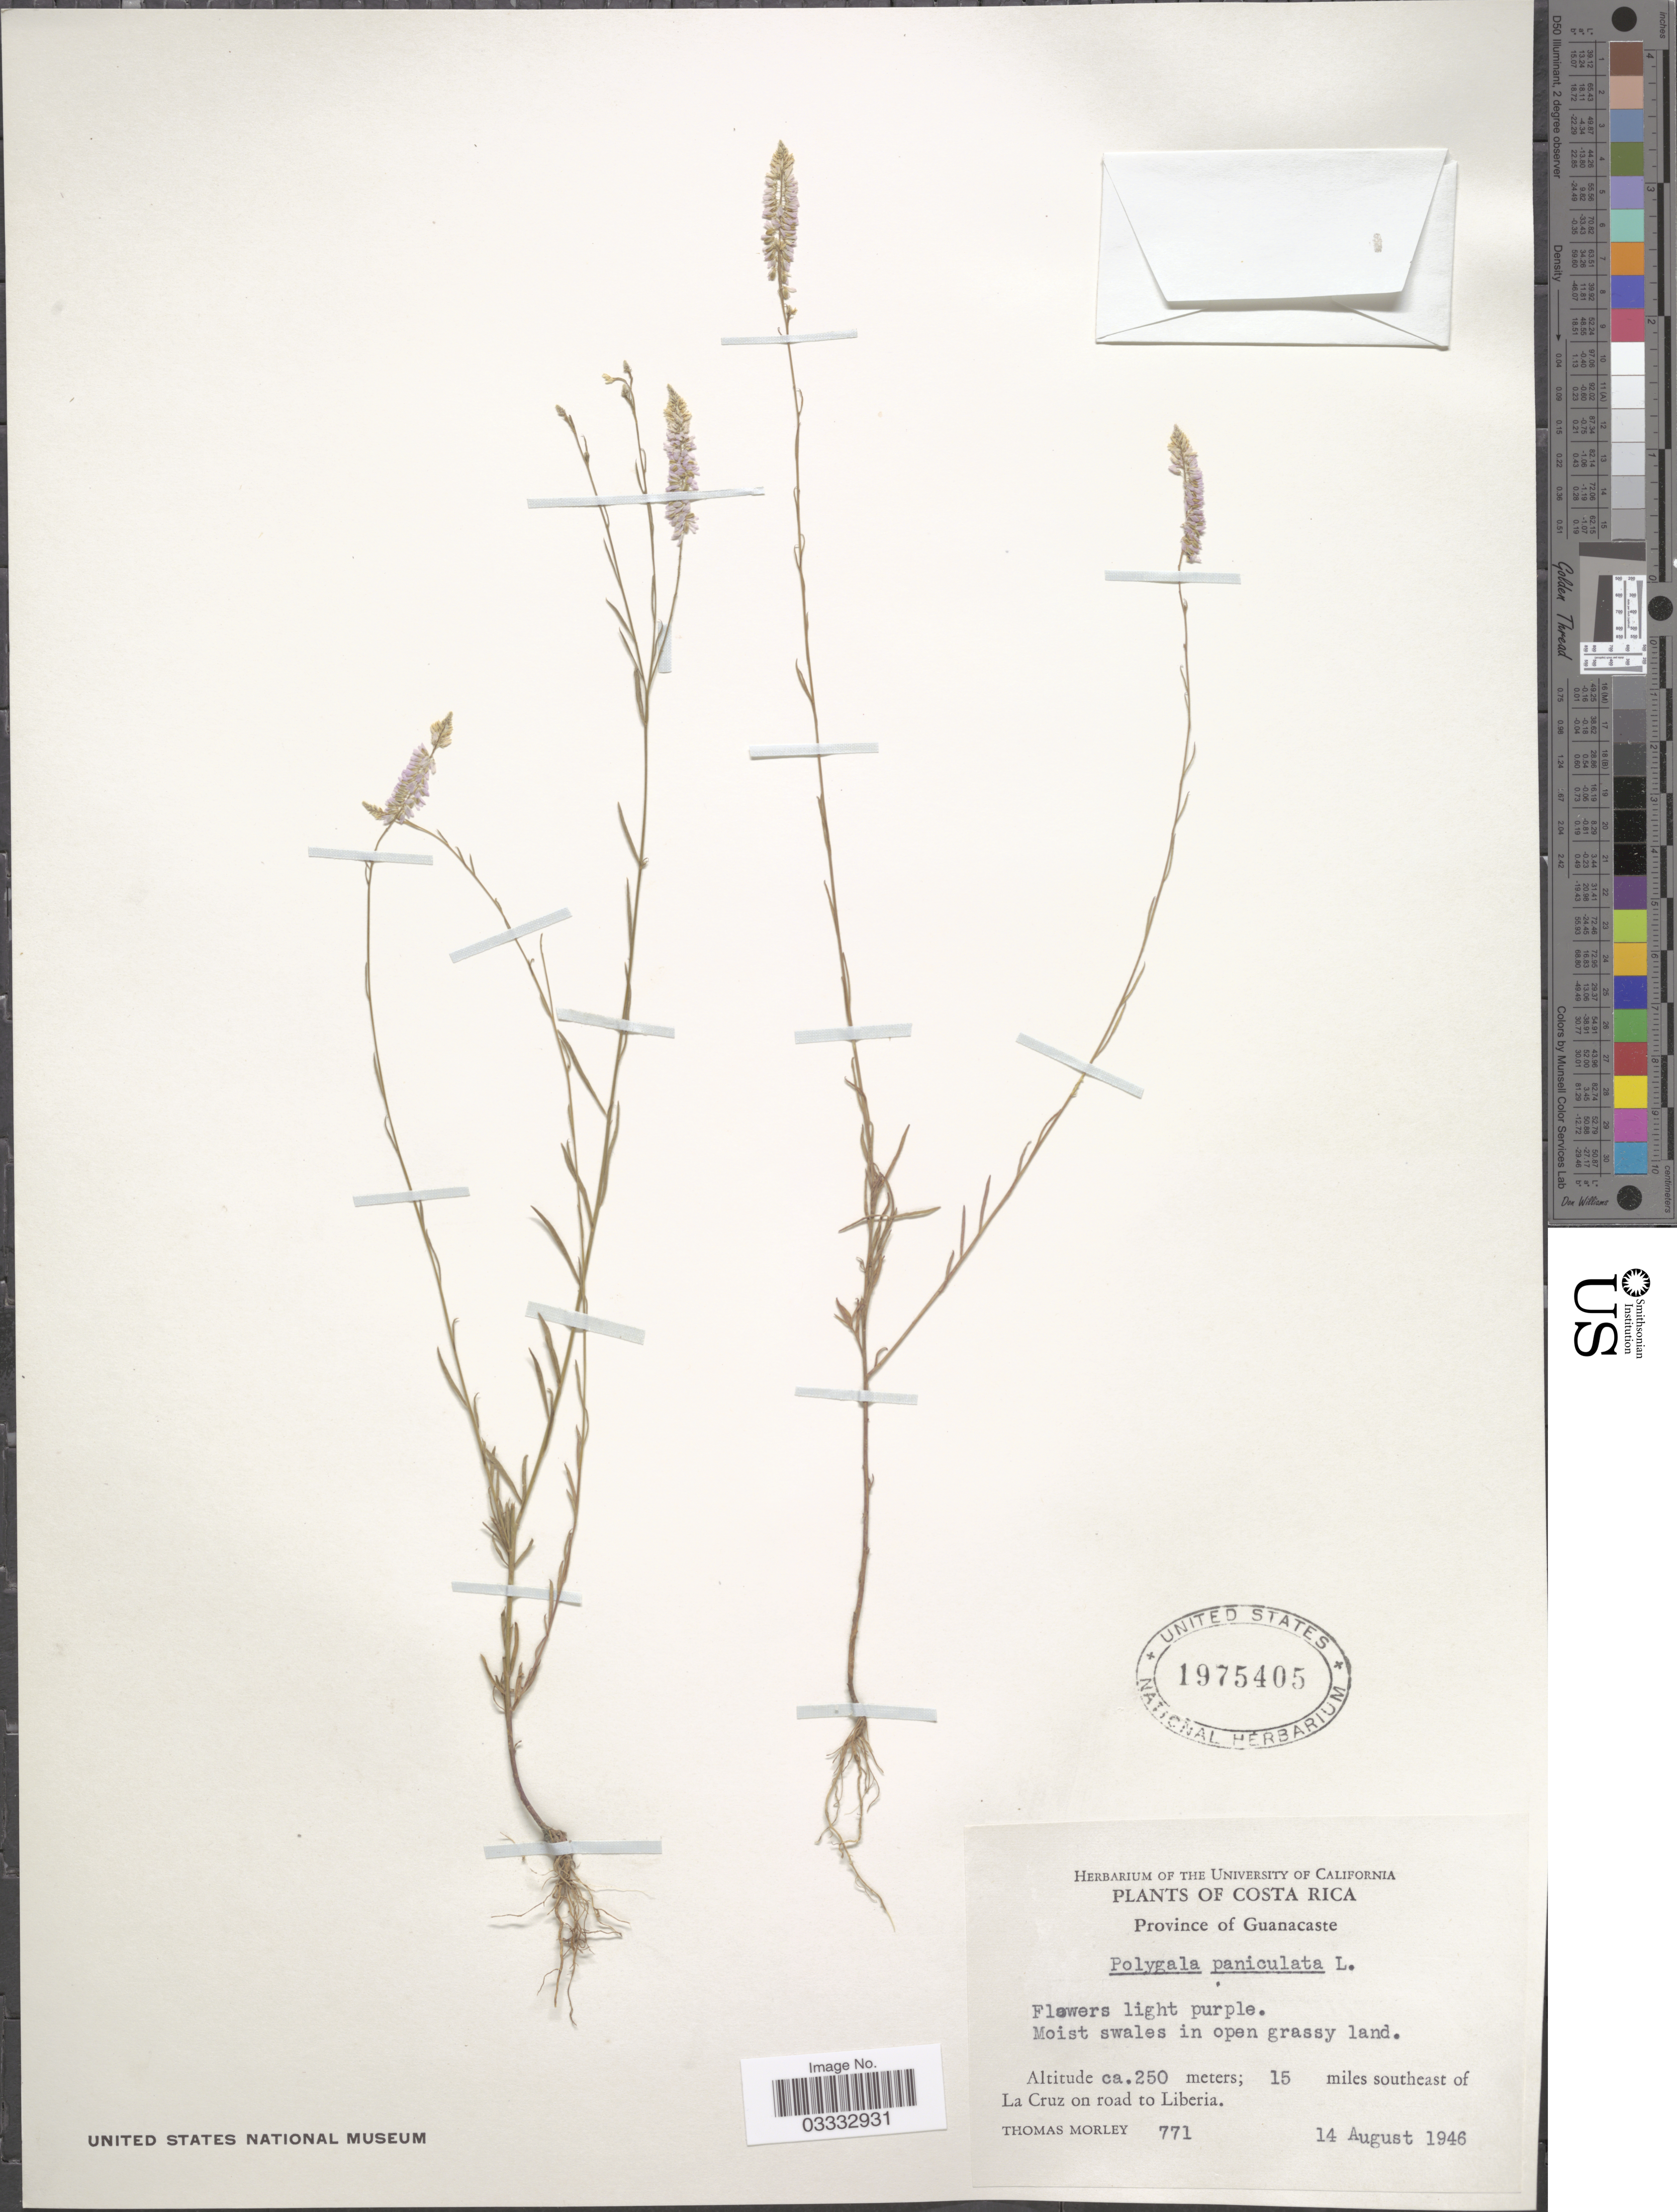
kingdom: Plantae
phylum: Tracheophyta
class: Magnoliopsida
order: Fabales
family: Polygalaceae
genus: Polygala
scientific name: Polygala paniculata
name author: L.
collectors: T. Morley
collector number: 771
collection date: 1946-08-14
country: Costa Rica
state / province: Guanacaste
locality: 15 miles southeast of La Cruz on road to Liberia.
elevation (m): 250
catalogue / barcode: US 1975405